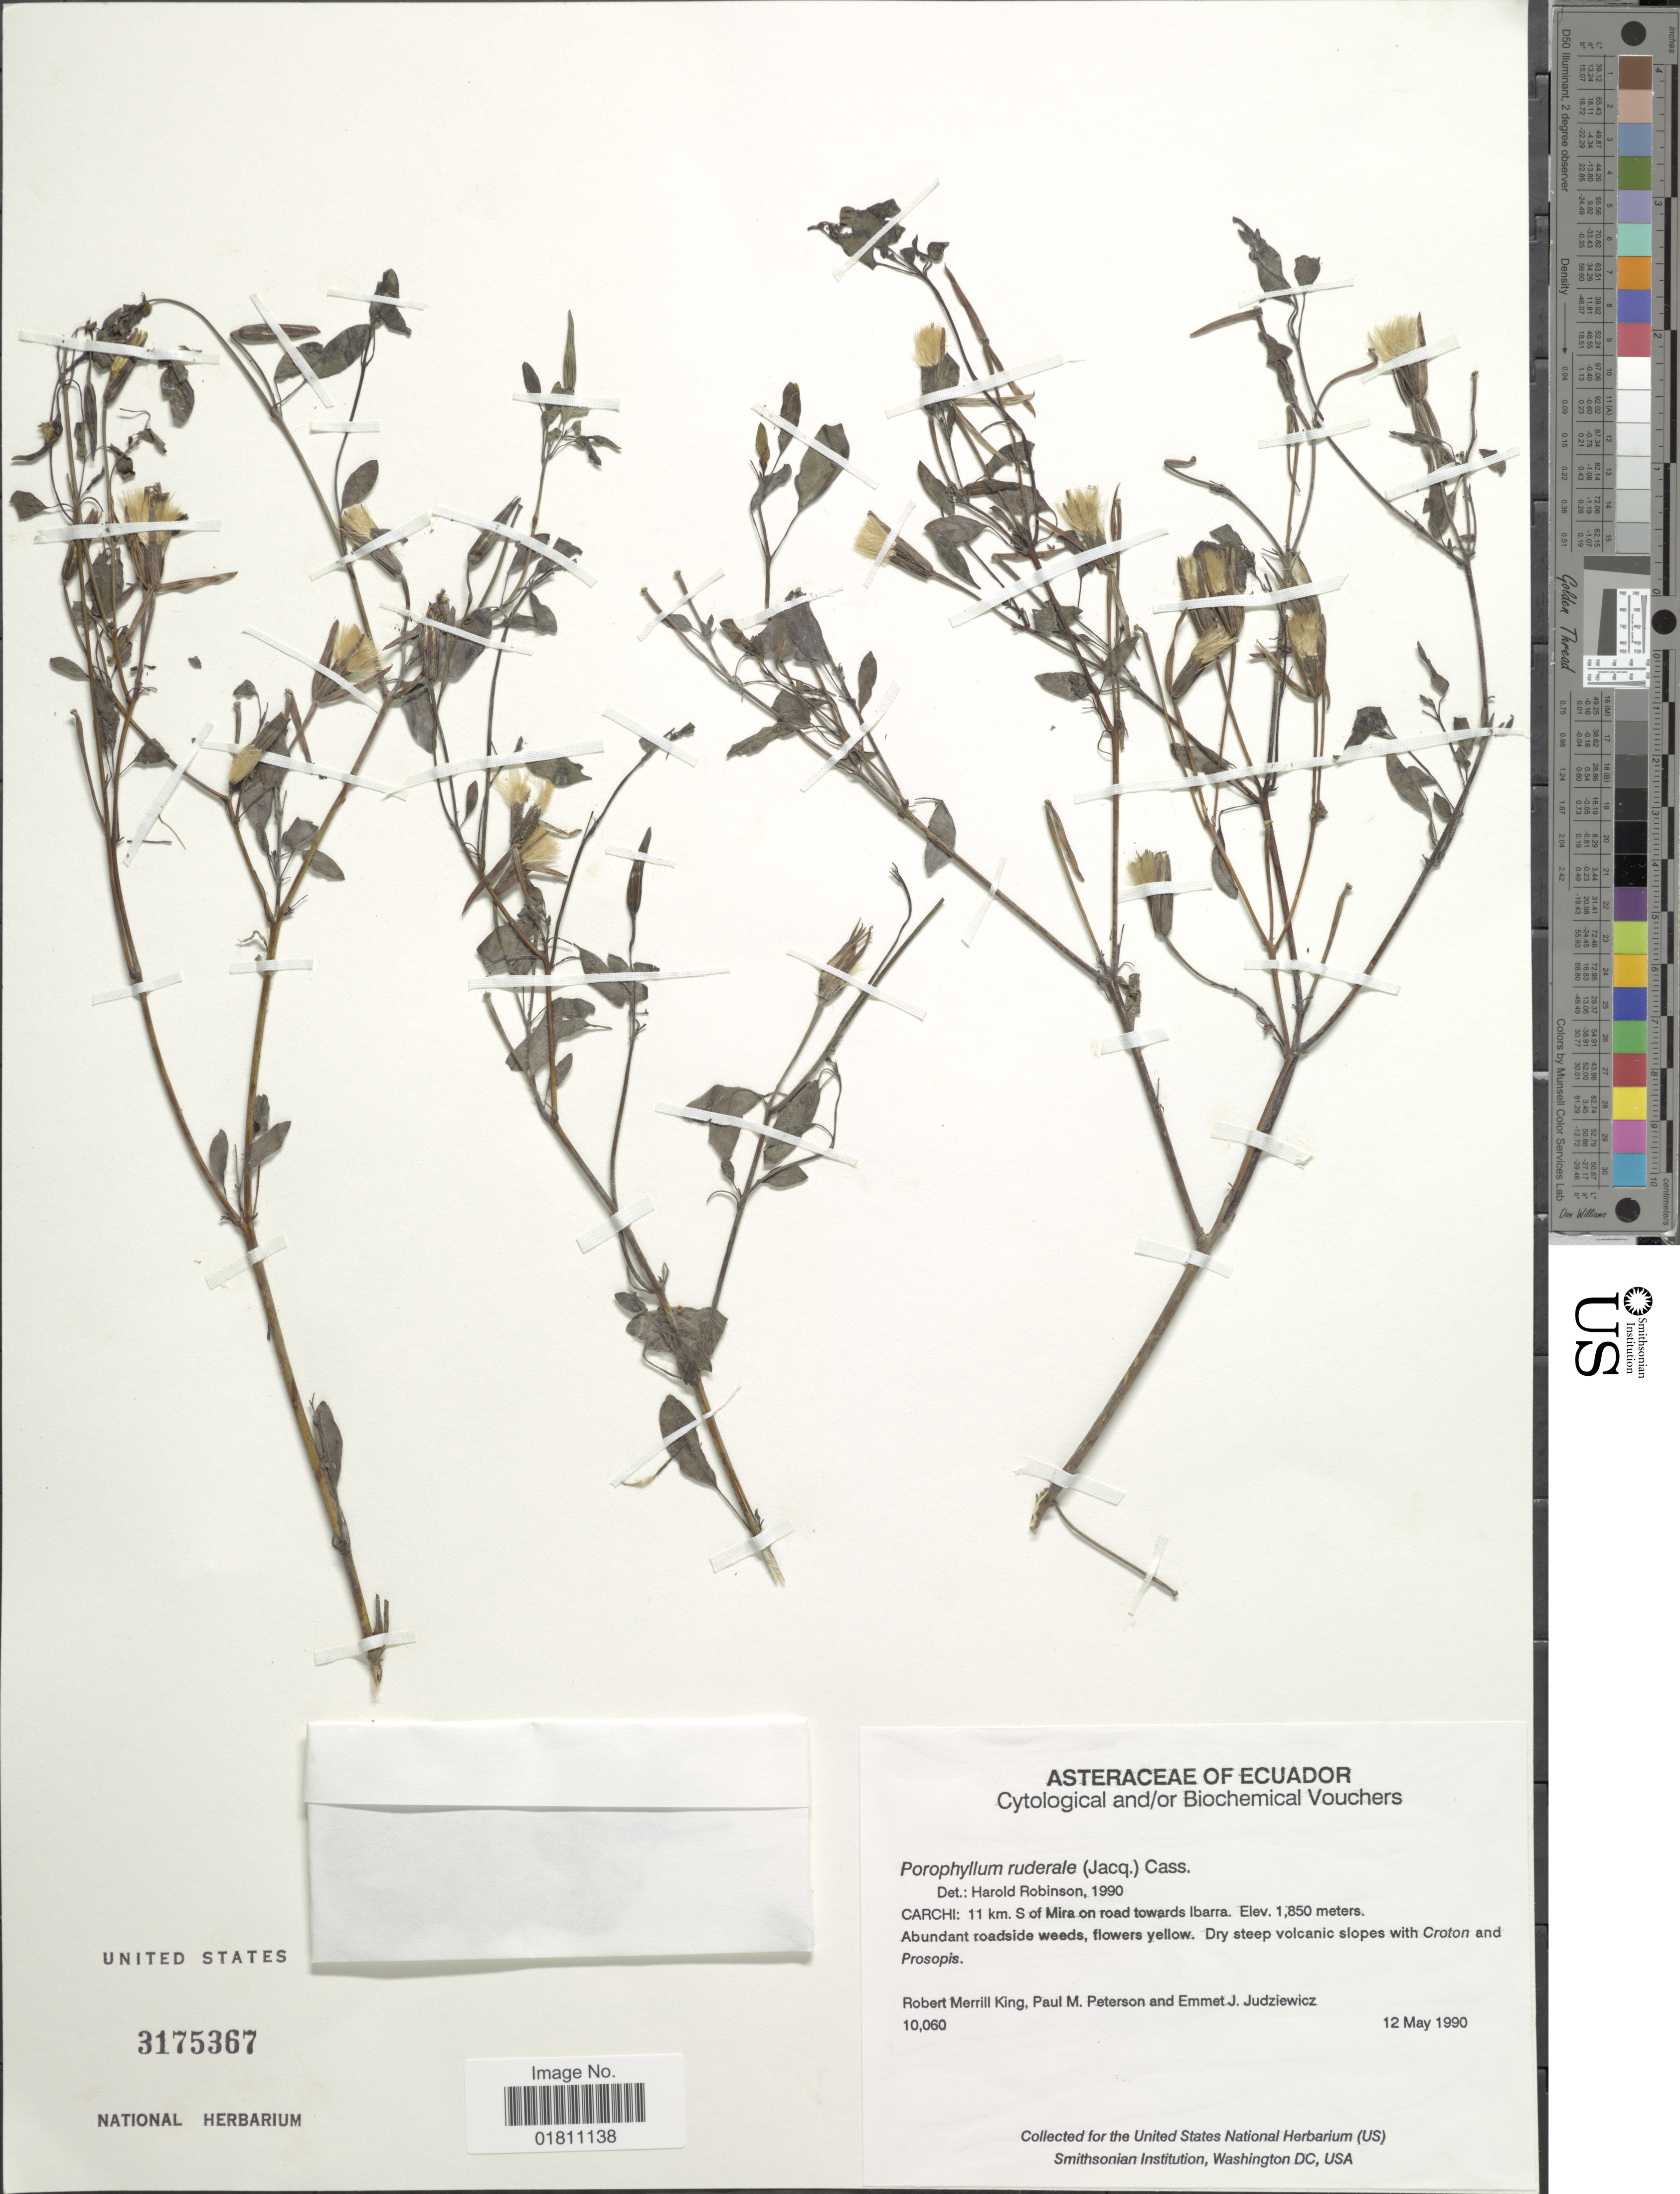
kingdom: Plantae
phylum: Tracheophyta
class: Magnoliopsida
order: Asterales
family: Asteraceae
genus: Porophyllum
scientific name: Porophyllum ruderale subsp. ruderale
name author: (Jacq.) Cass.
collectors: R. M. King, P. M. Peterson & E. J. Judziewicz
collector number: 10060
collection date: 1990-05-12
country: Ecuador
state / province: Carchi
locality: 11 km S of Mira on road towards Ibarra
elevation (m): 1850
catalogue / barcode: US 3175367